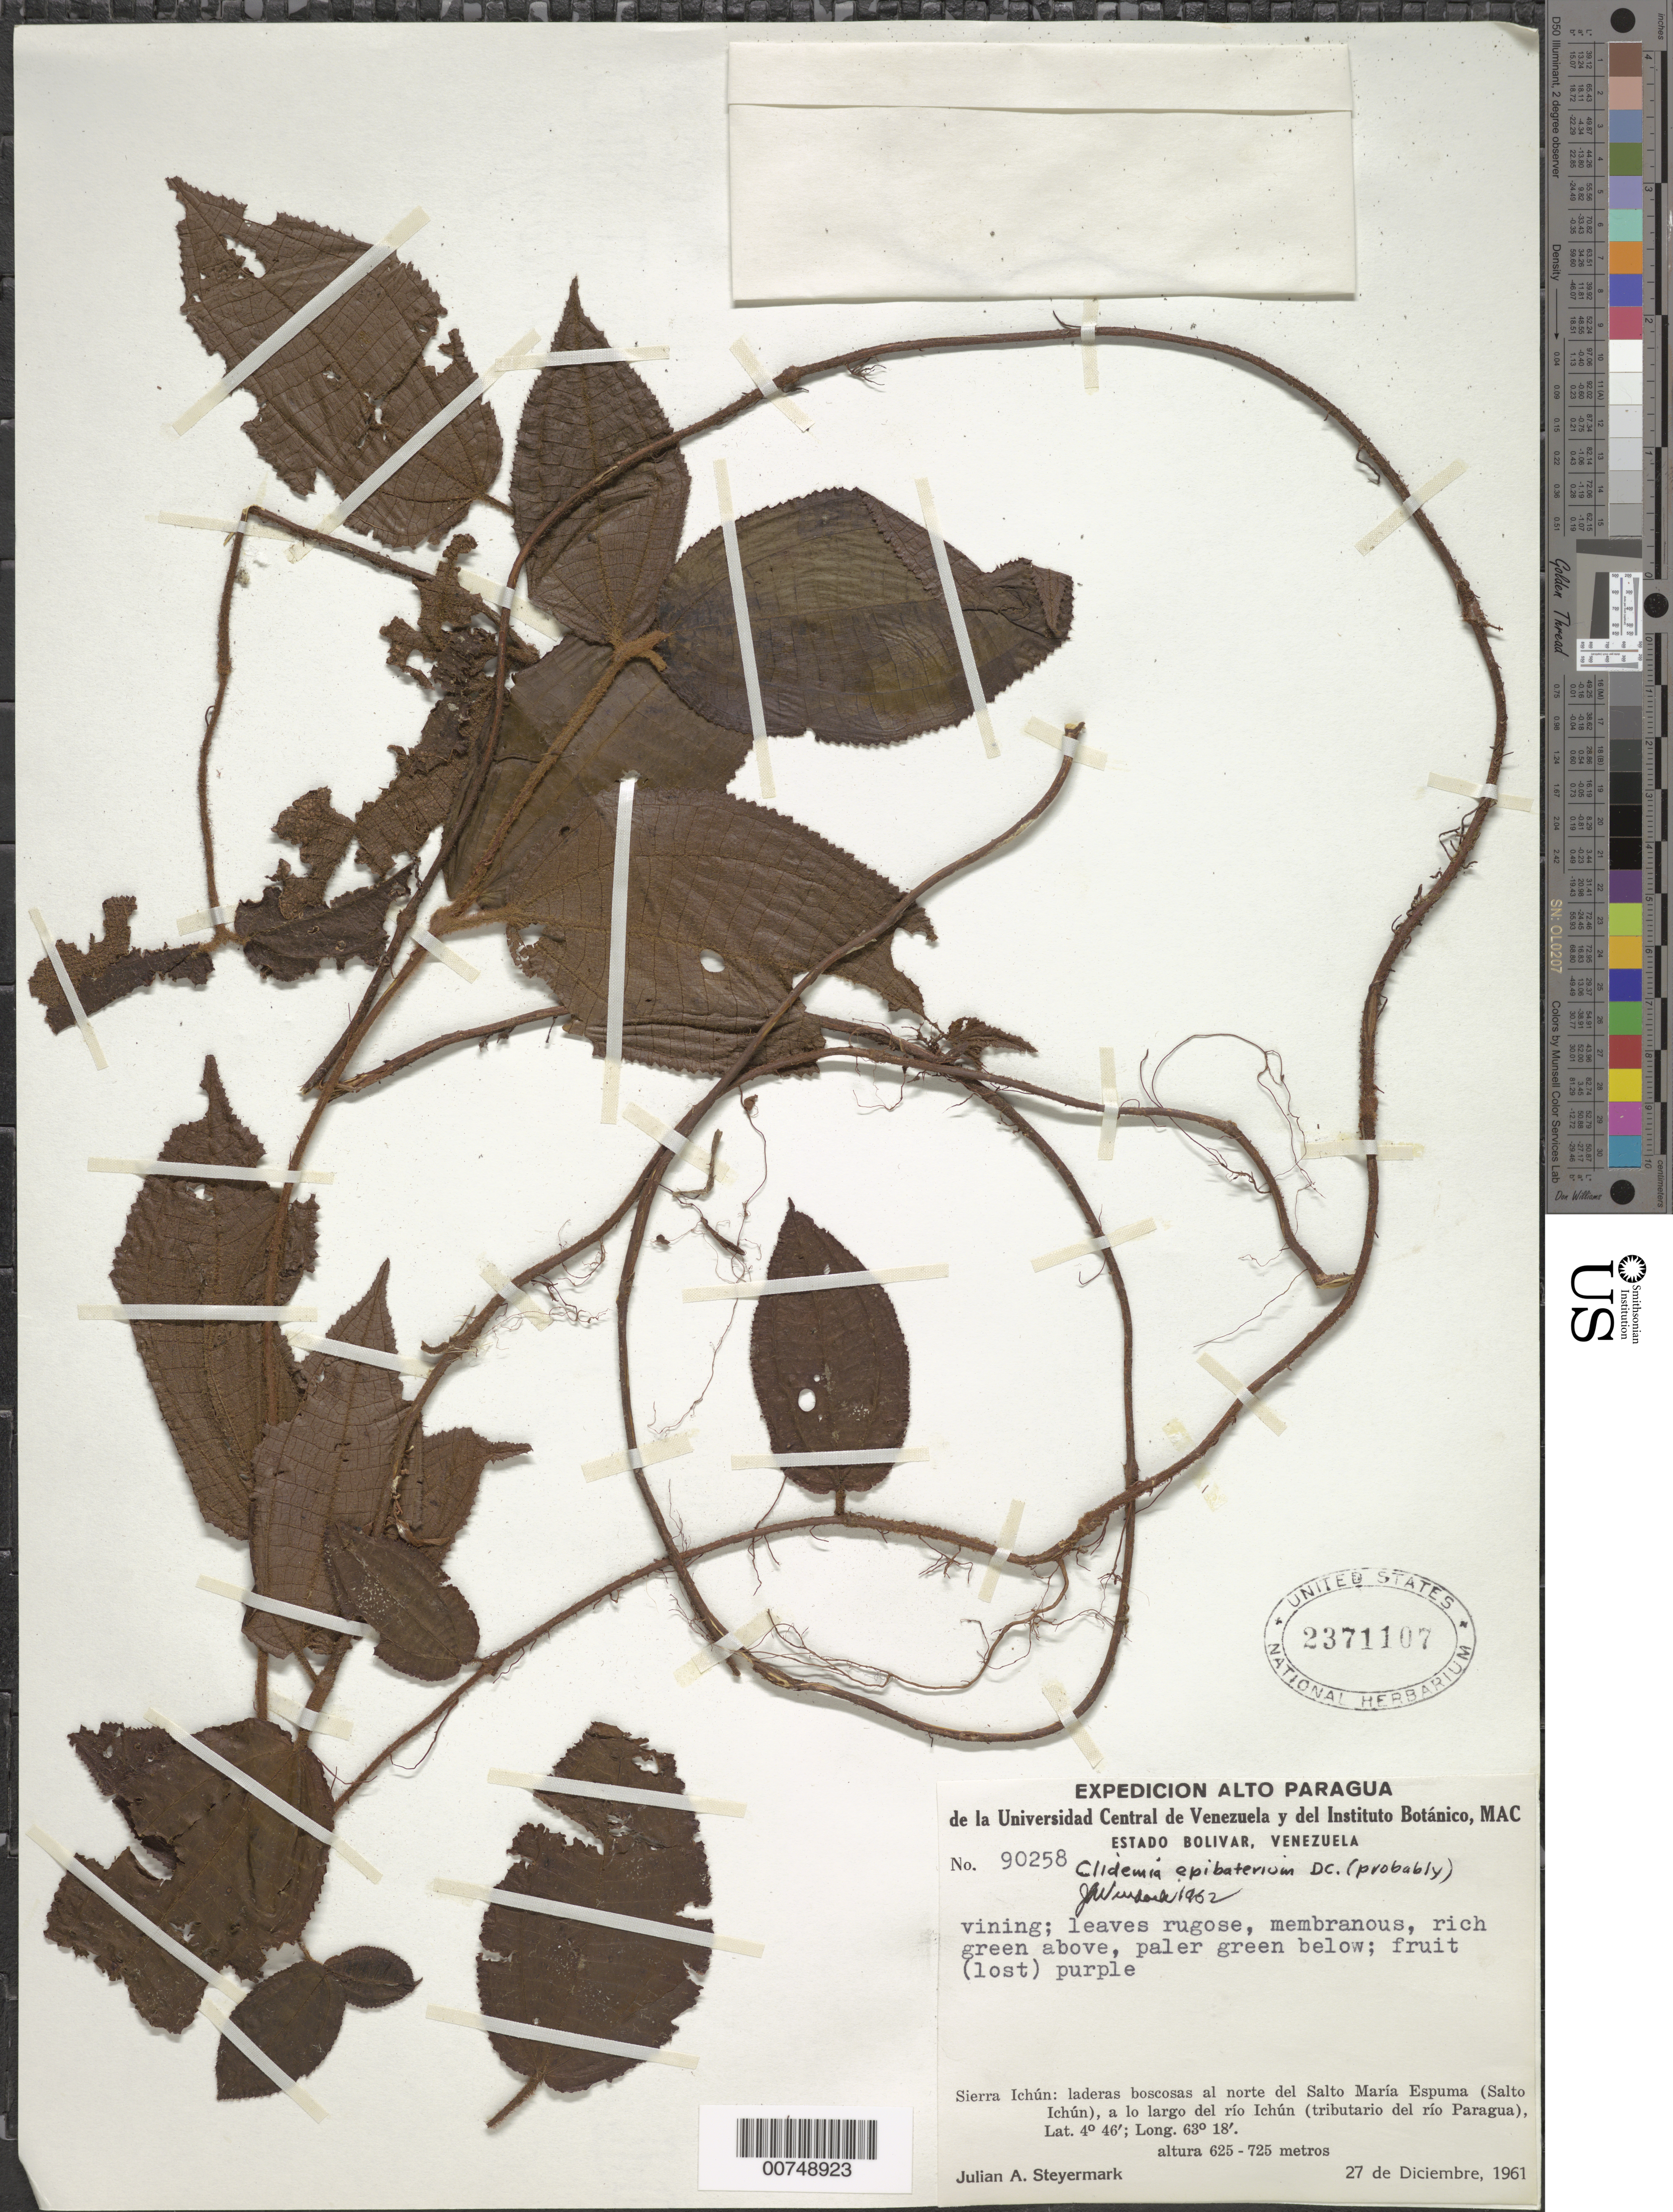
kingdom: Plantae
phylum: Tracheophyta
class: Magnoliopsida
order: Myrtales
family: Melastomataceae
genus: Clidemia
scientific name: Clidemia epibaterium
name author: DC.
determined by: Wurdack, John J., (US), US (UNITED STATES)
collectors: J. Steyermark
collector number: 90258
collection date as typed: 27-Dec-61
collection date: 1961-12-27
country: Venezuela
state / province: Bolívar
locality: Sierra Ichún, N del Salto María Espuma (Salto Ichún) del Río Ichún (tributary of río Paragua)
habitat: Laderas boscosas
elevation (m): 625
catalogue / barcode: US 2371107